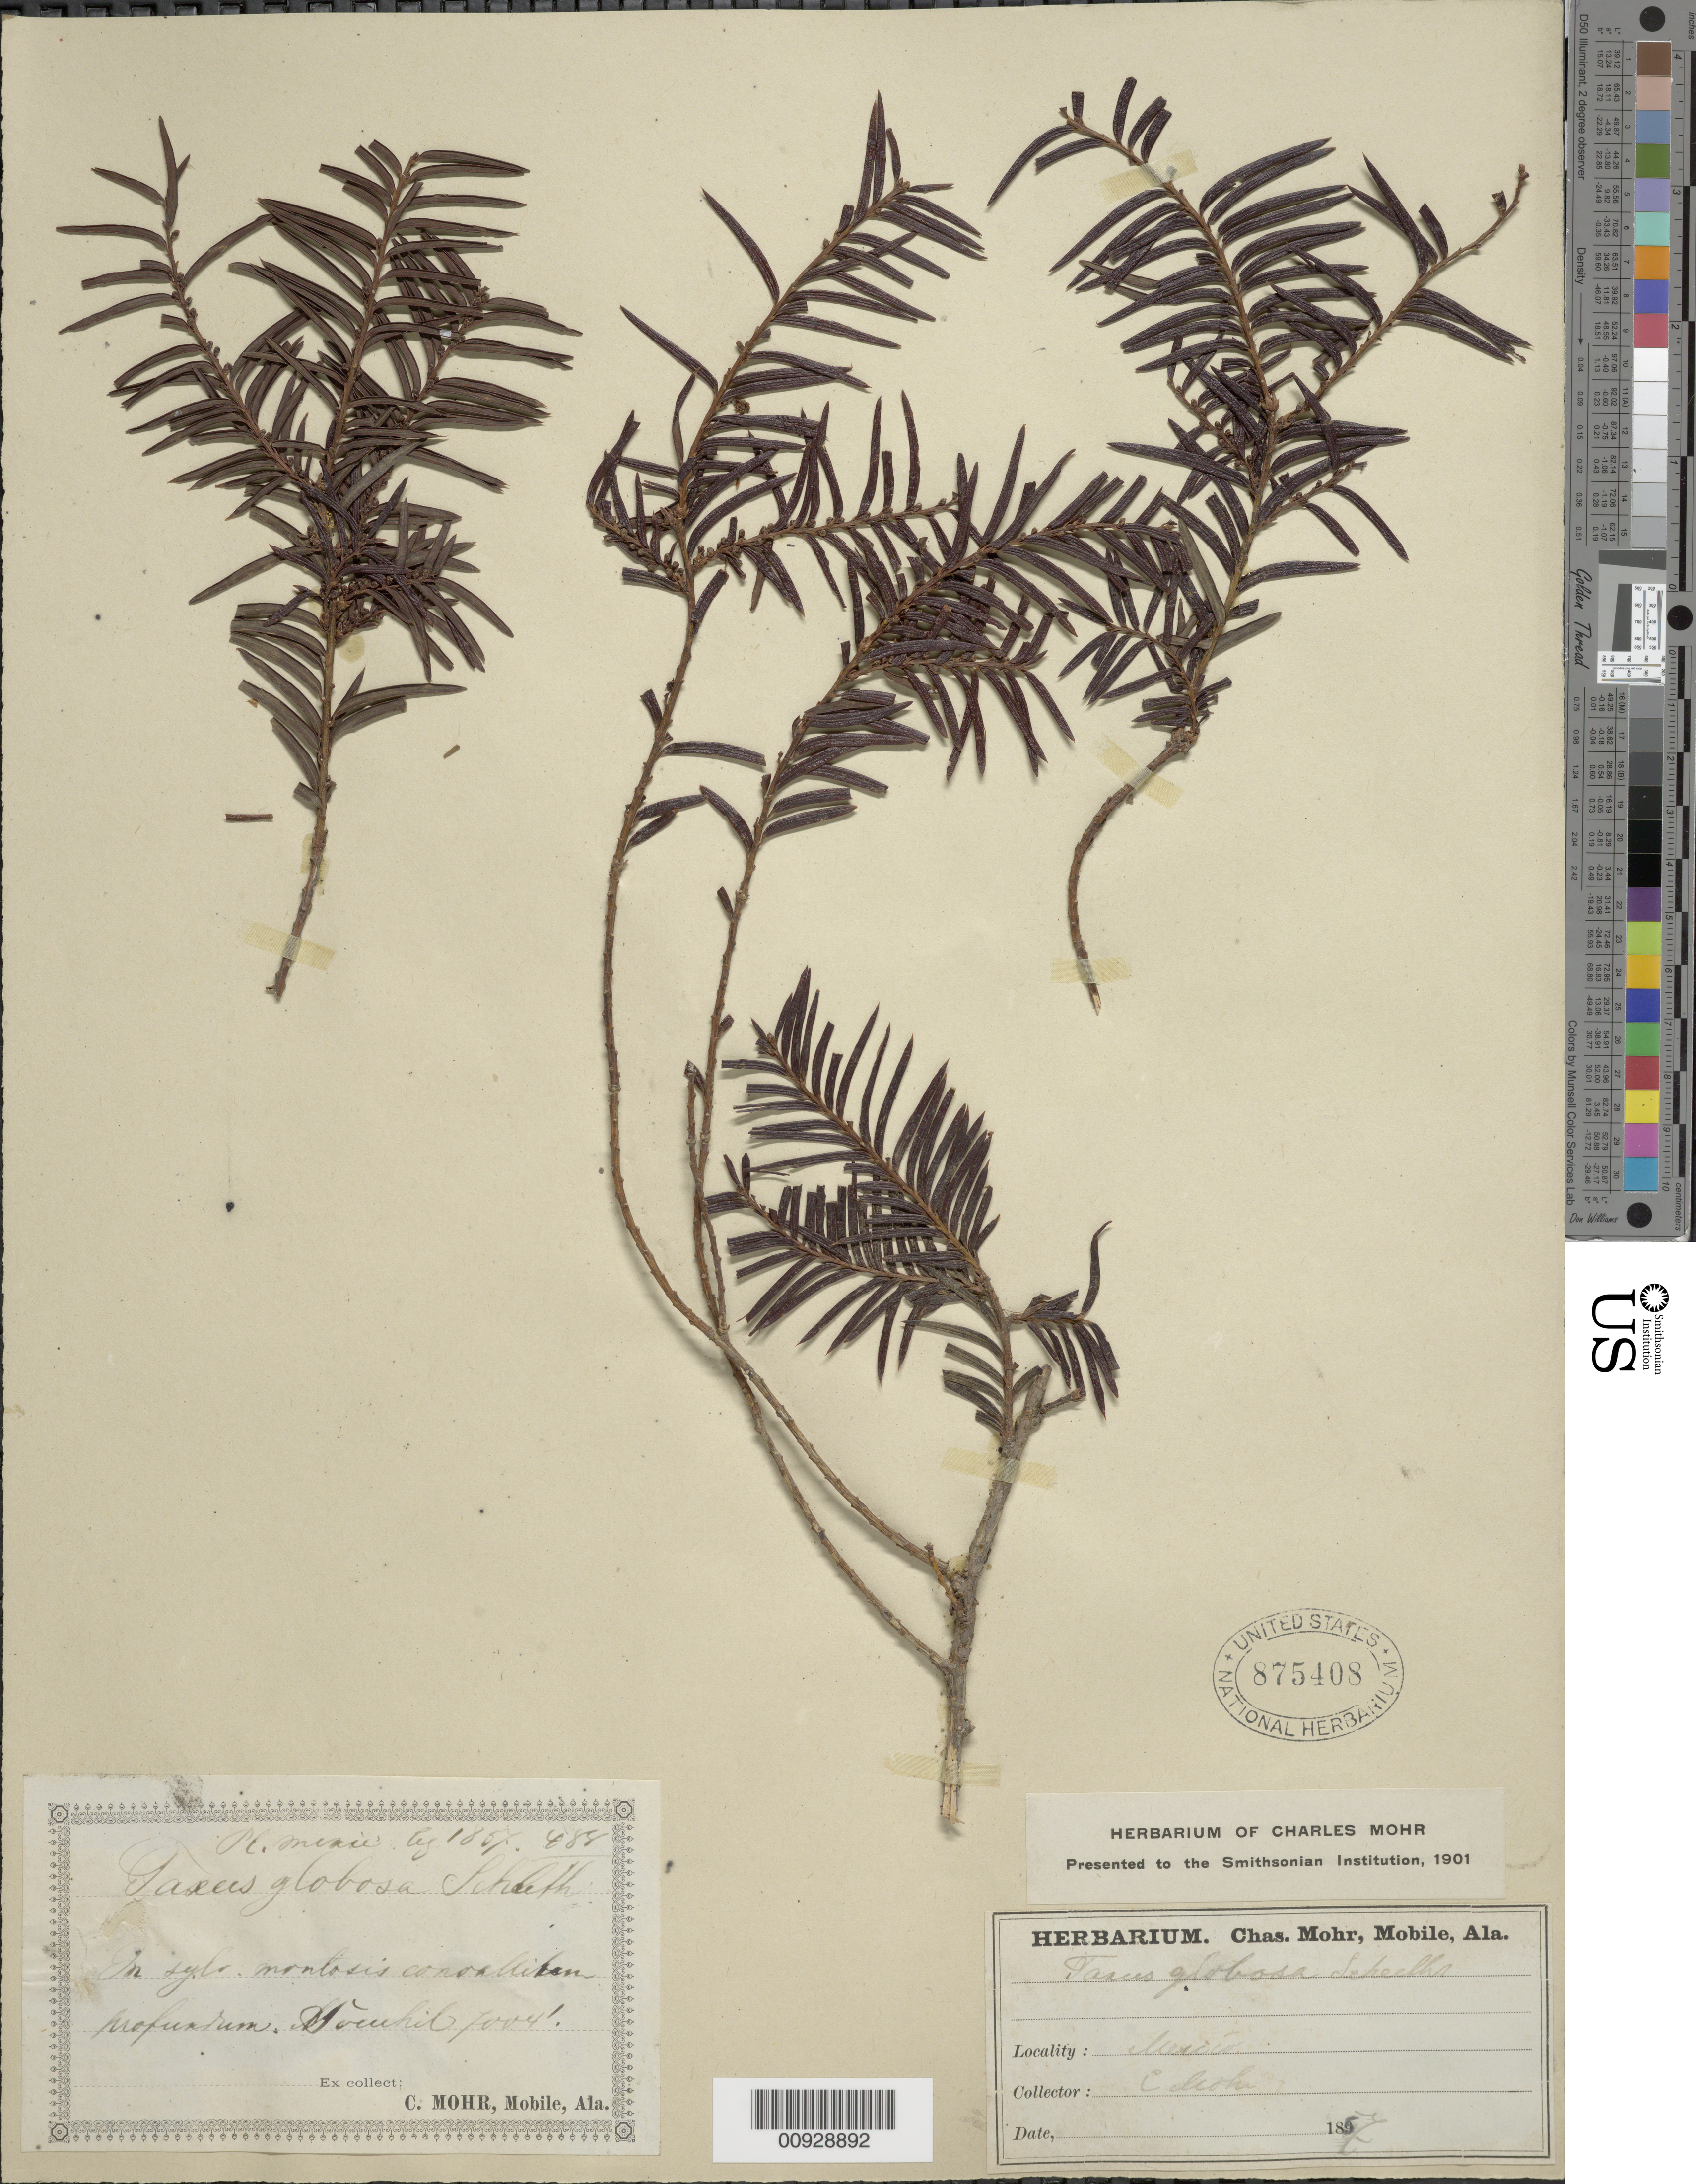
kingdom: Plantae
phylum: Tracheophyta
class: Pinopsida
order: Pinales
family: Taxaceae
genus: Taxus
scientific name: Taxus globosa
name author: Schltdl.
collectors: C. T. Mohr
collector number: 488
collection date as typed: Aug 1857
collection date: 1857-08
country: Mexico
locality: Tocuhil [sic], Mexico.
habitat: In sylv. montosis convalliron [sic] profundum.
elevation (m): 2135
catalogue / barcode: US 875408